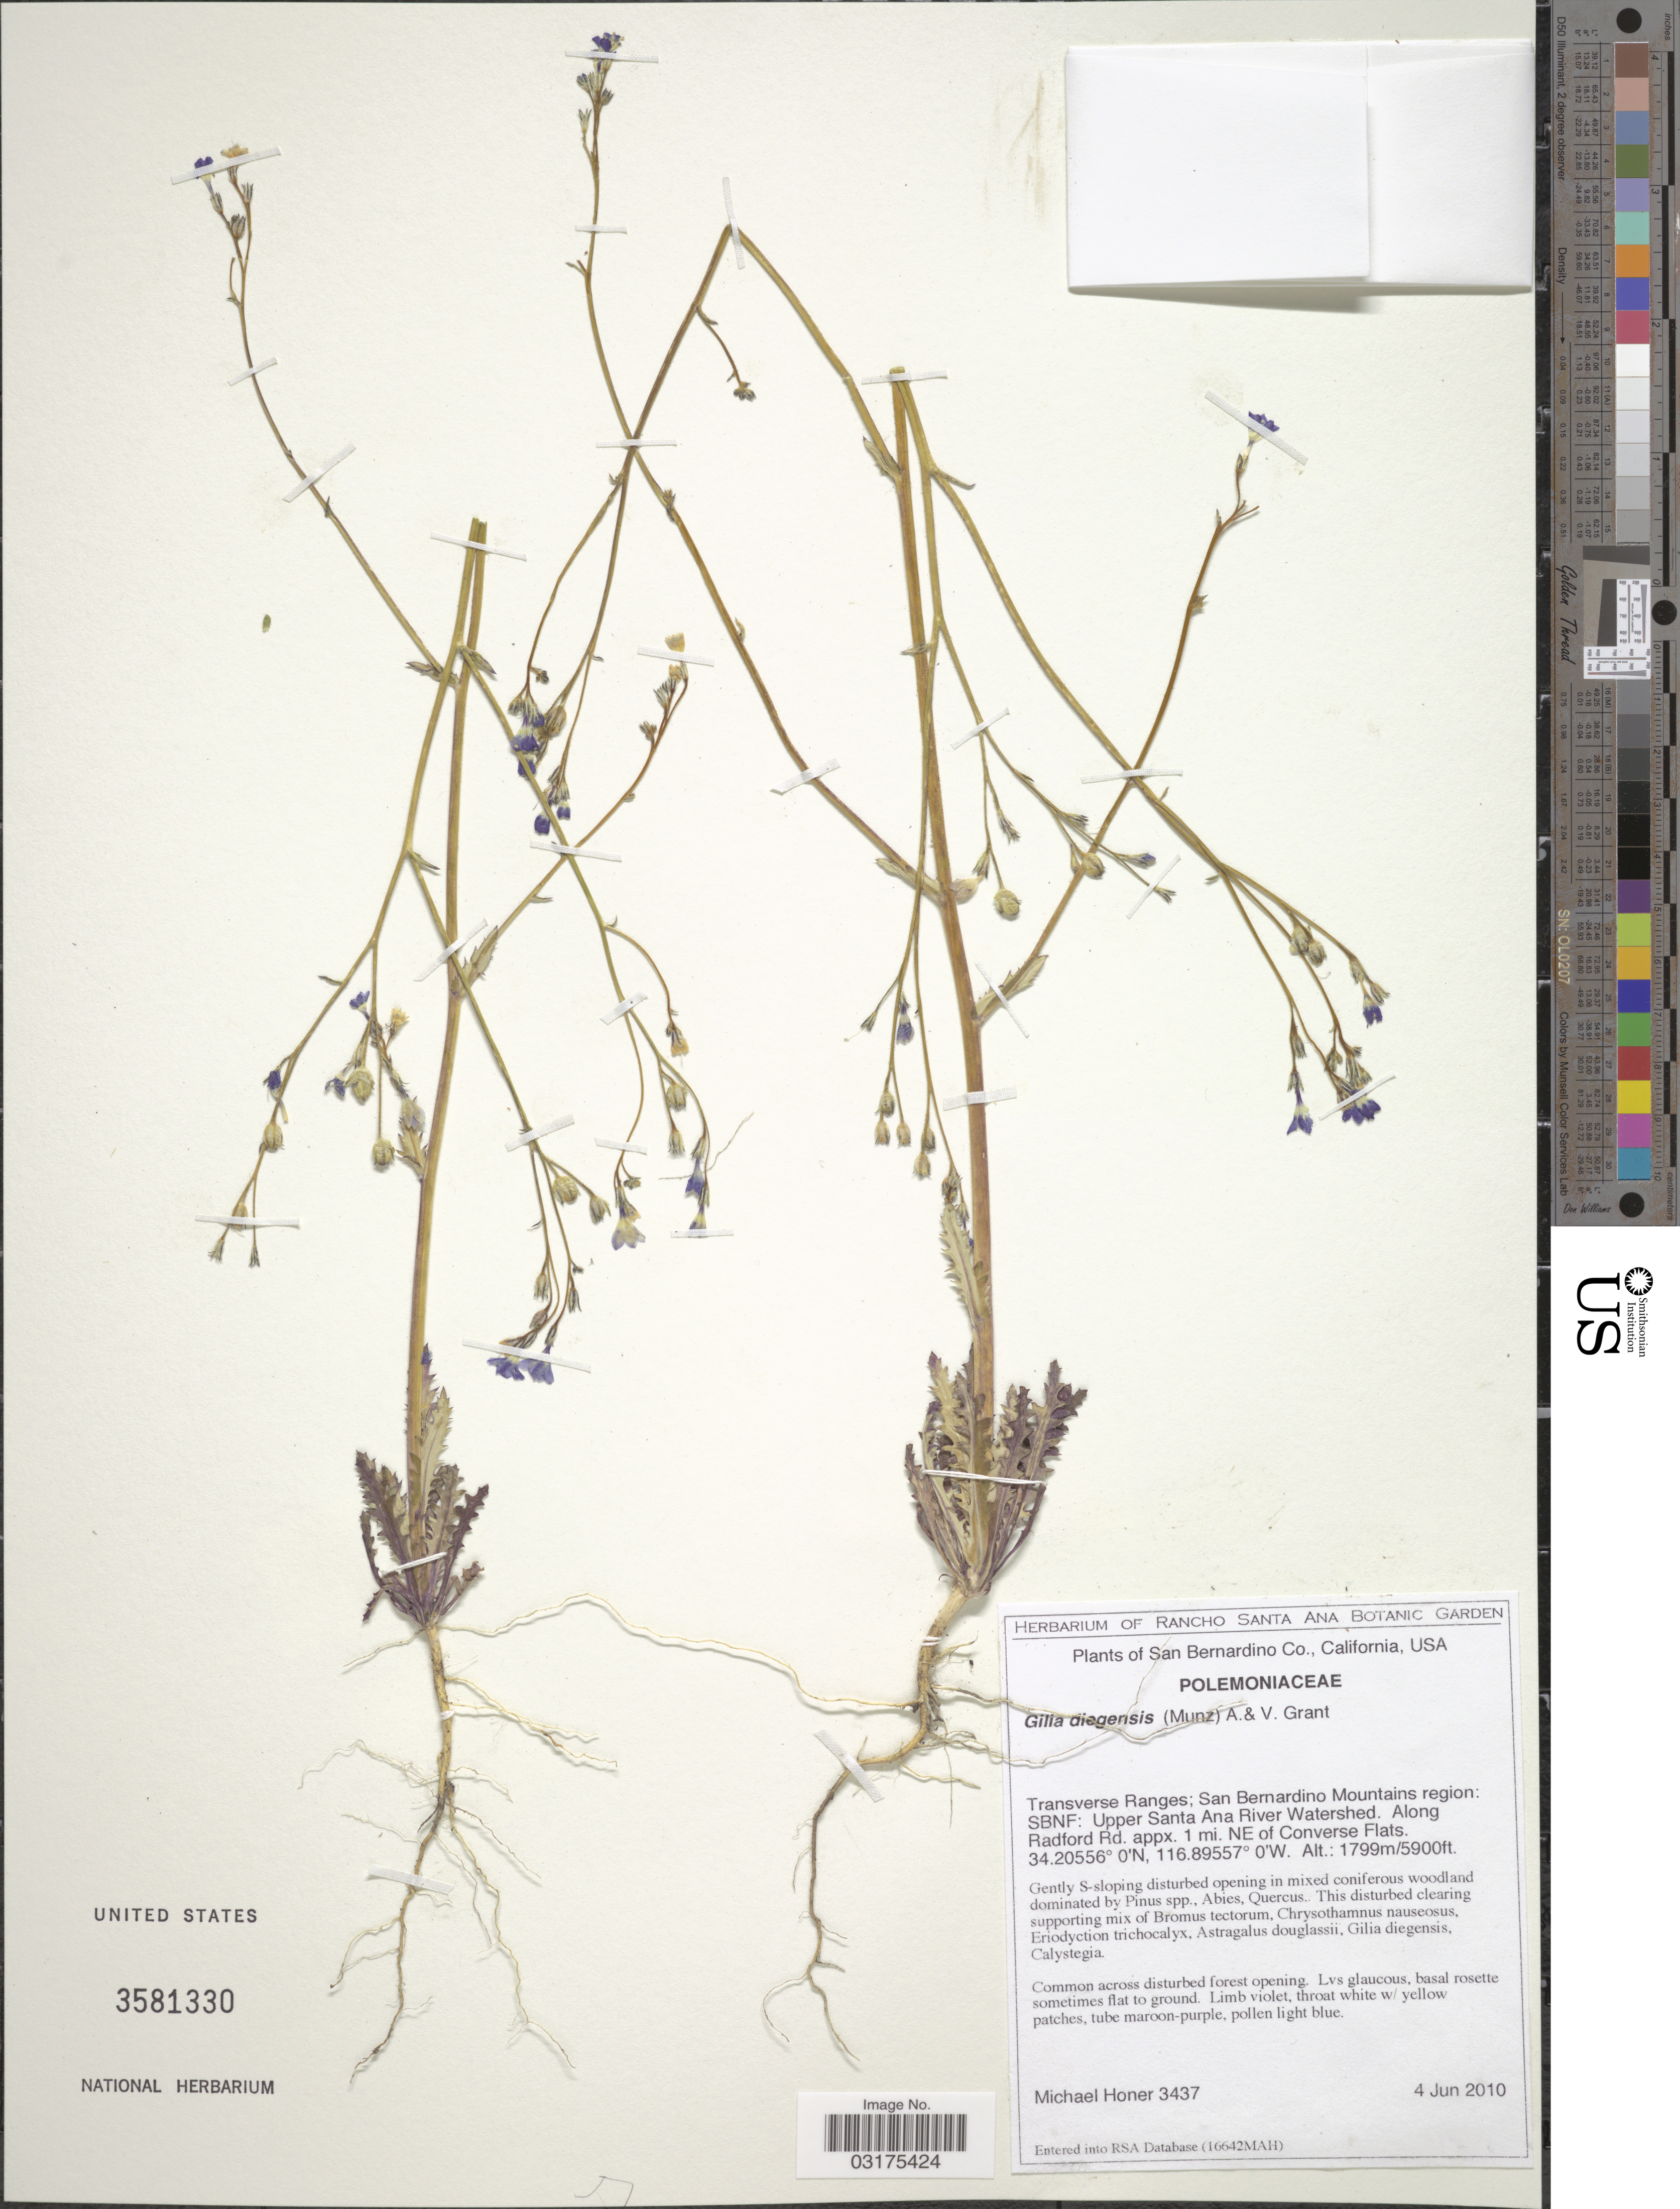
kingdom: Plantae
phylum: Tracheophyta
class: Magnoliopsida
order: Ericales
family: Polemoniaceae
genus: Gilia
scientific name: Gilia diegensis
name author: (Munz) A.D. Grant & V.E. Grant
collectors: M. Höner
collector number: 3437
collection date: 2010-06-04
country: United States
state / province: California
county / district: San Bernardino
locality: San Bernardino Co., Transverse Ranges: San Bernardino Mountains region; SBNF: Upper Santa Ana River Watershed, Along Radford Rd. appx. 1 mi. NE of Converse Flats.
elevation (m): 1799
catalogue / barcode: US 3581330